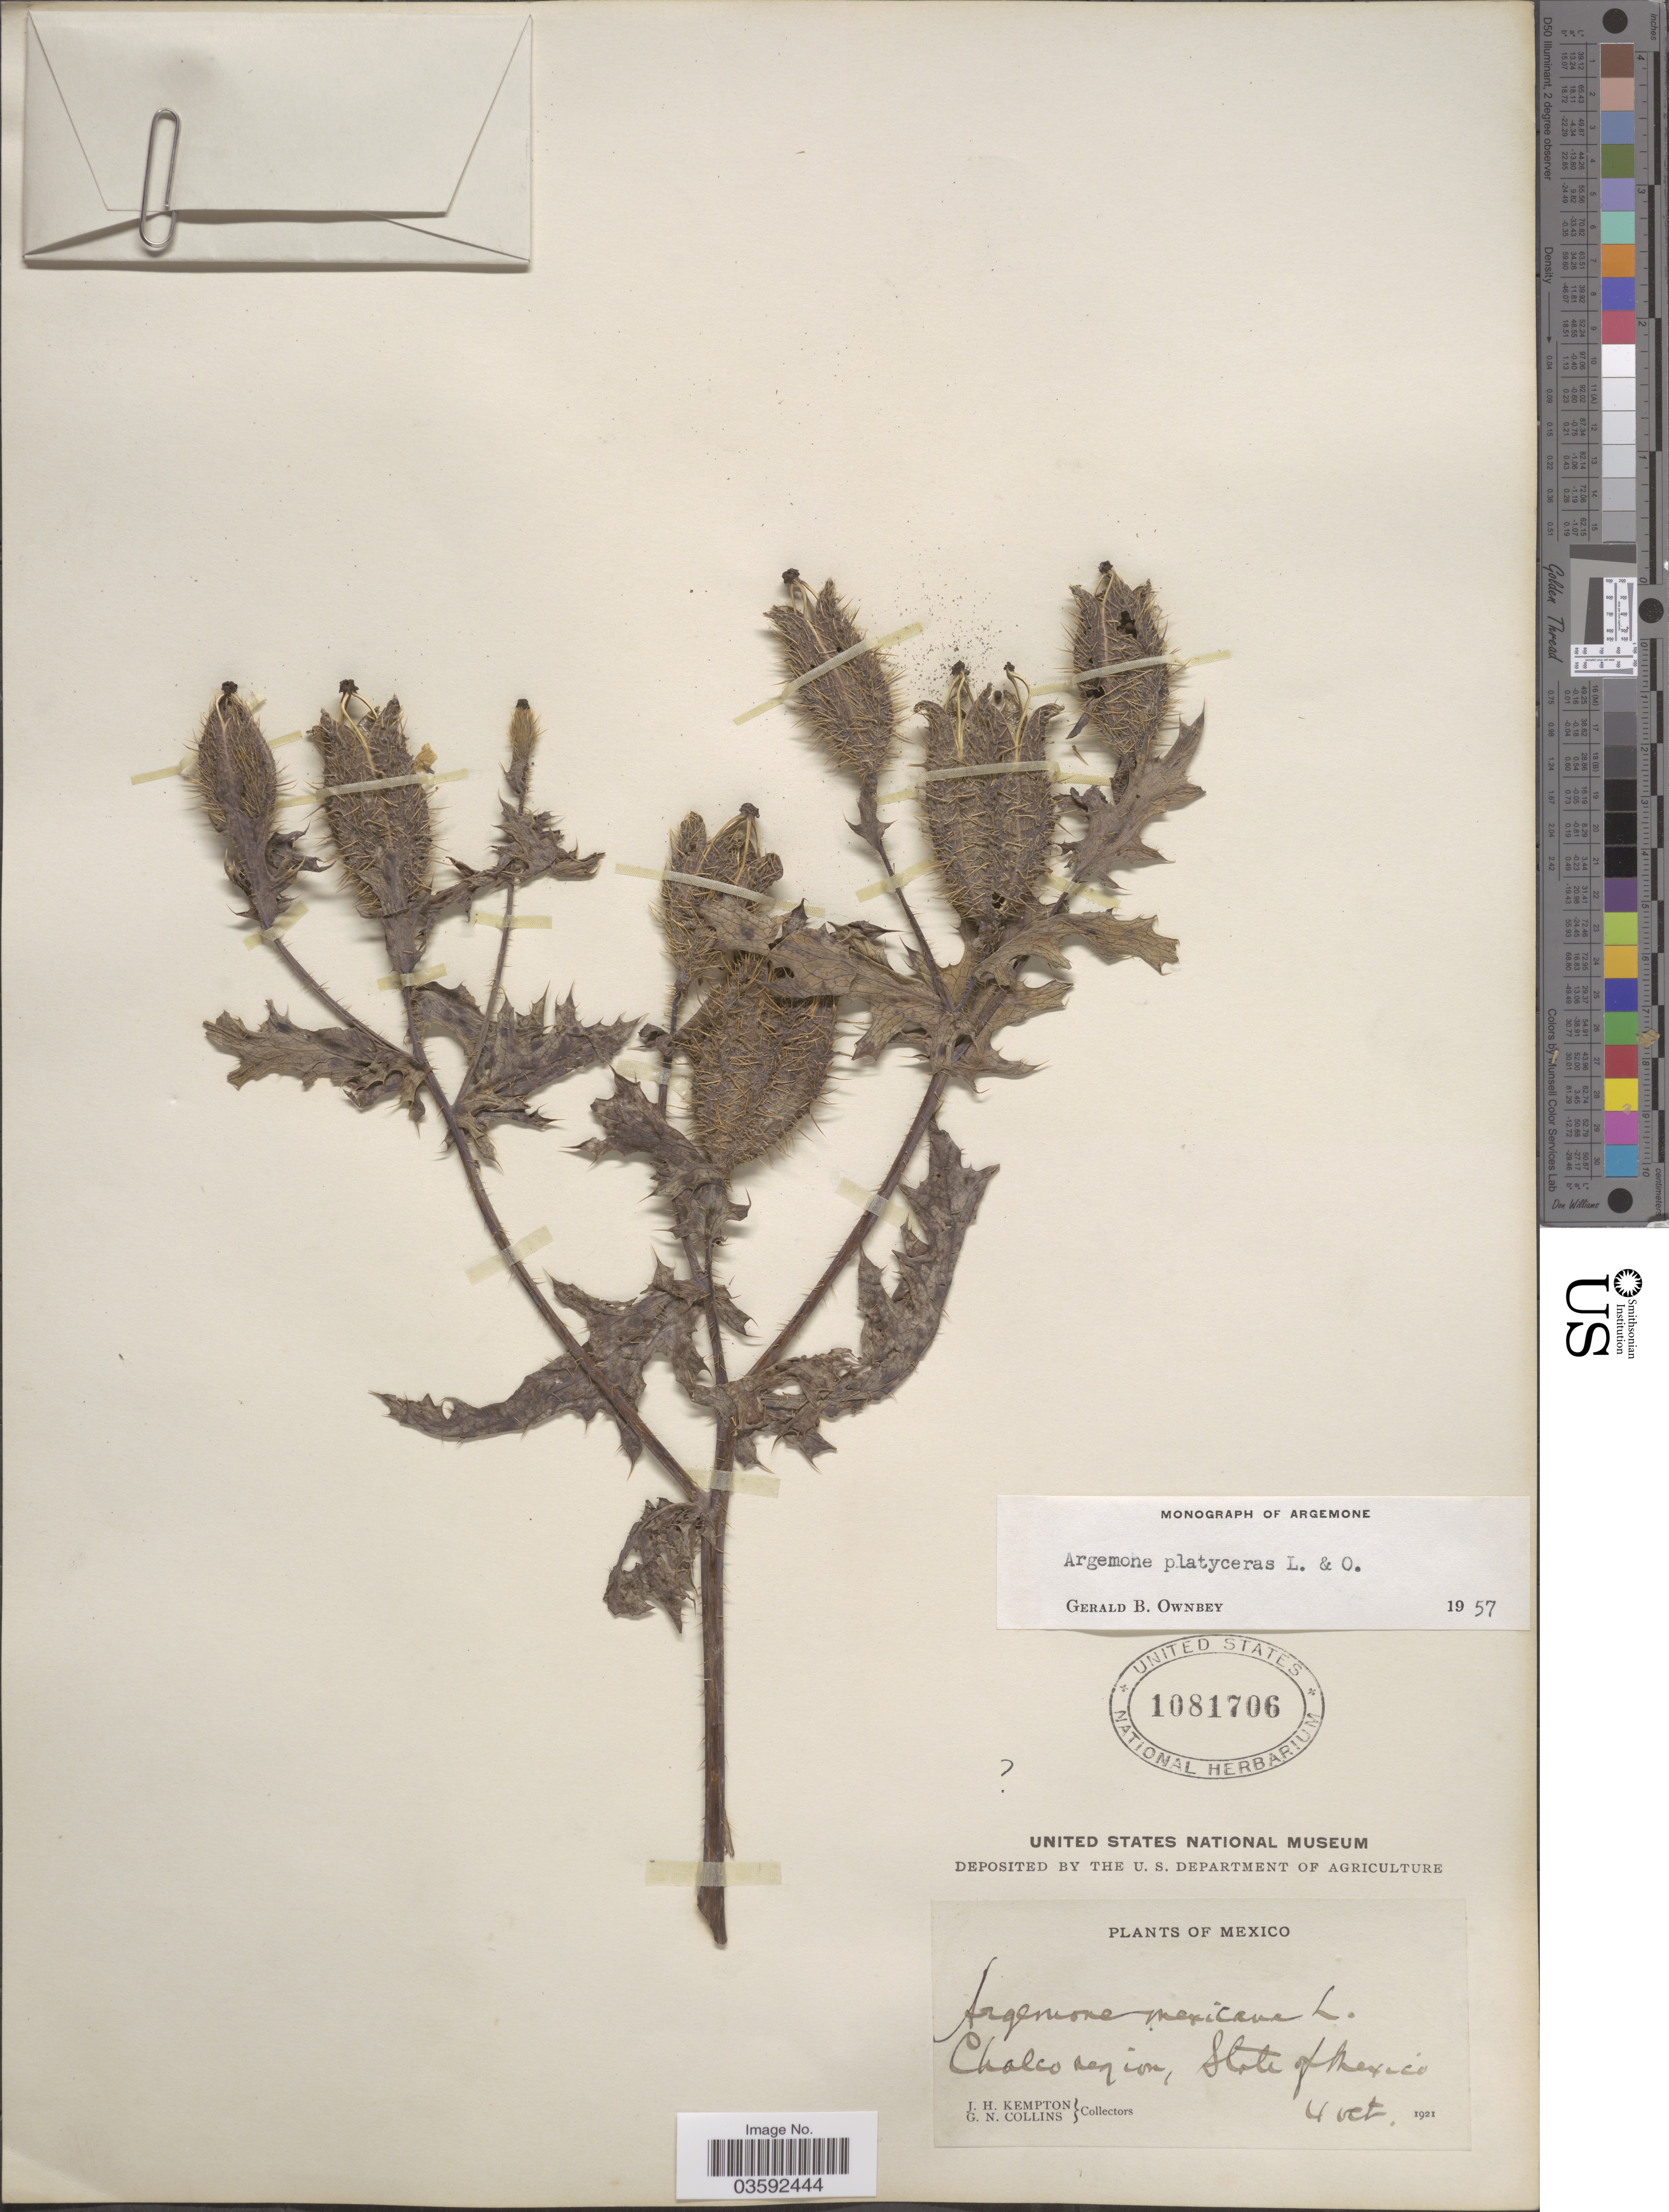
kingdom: Plantae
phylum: Tracheophyta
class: Magnoliopsida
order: Ranunculales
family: Papaveraceae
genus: Argemone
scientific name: Argemone platyceras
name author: Link & Otto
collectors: J. H. Kempton & G. Collins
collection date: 1921-10-04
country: Mexico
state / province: México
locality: Chalco Region.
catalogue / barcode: US 1081706